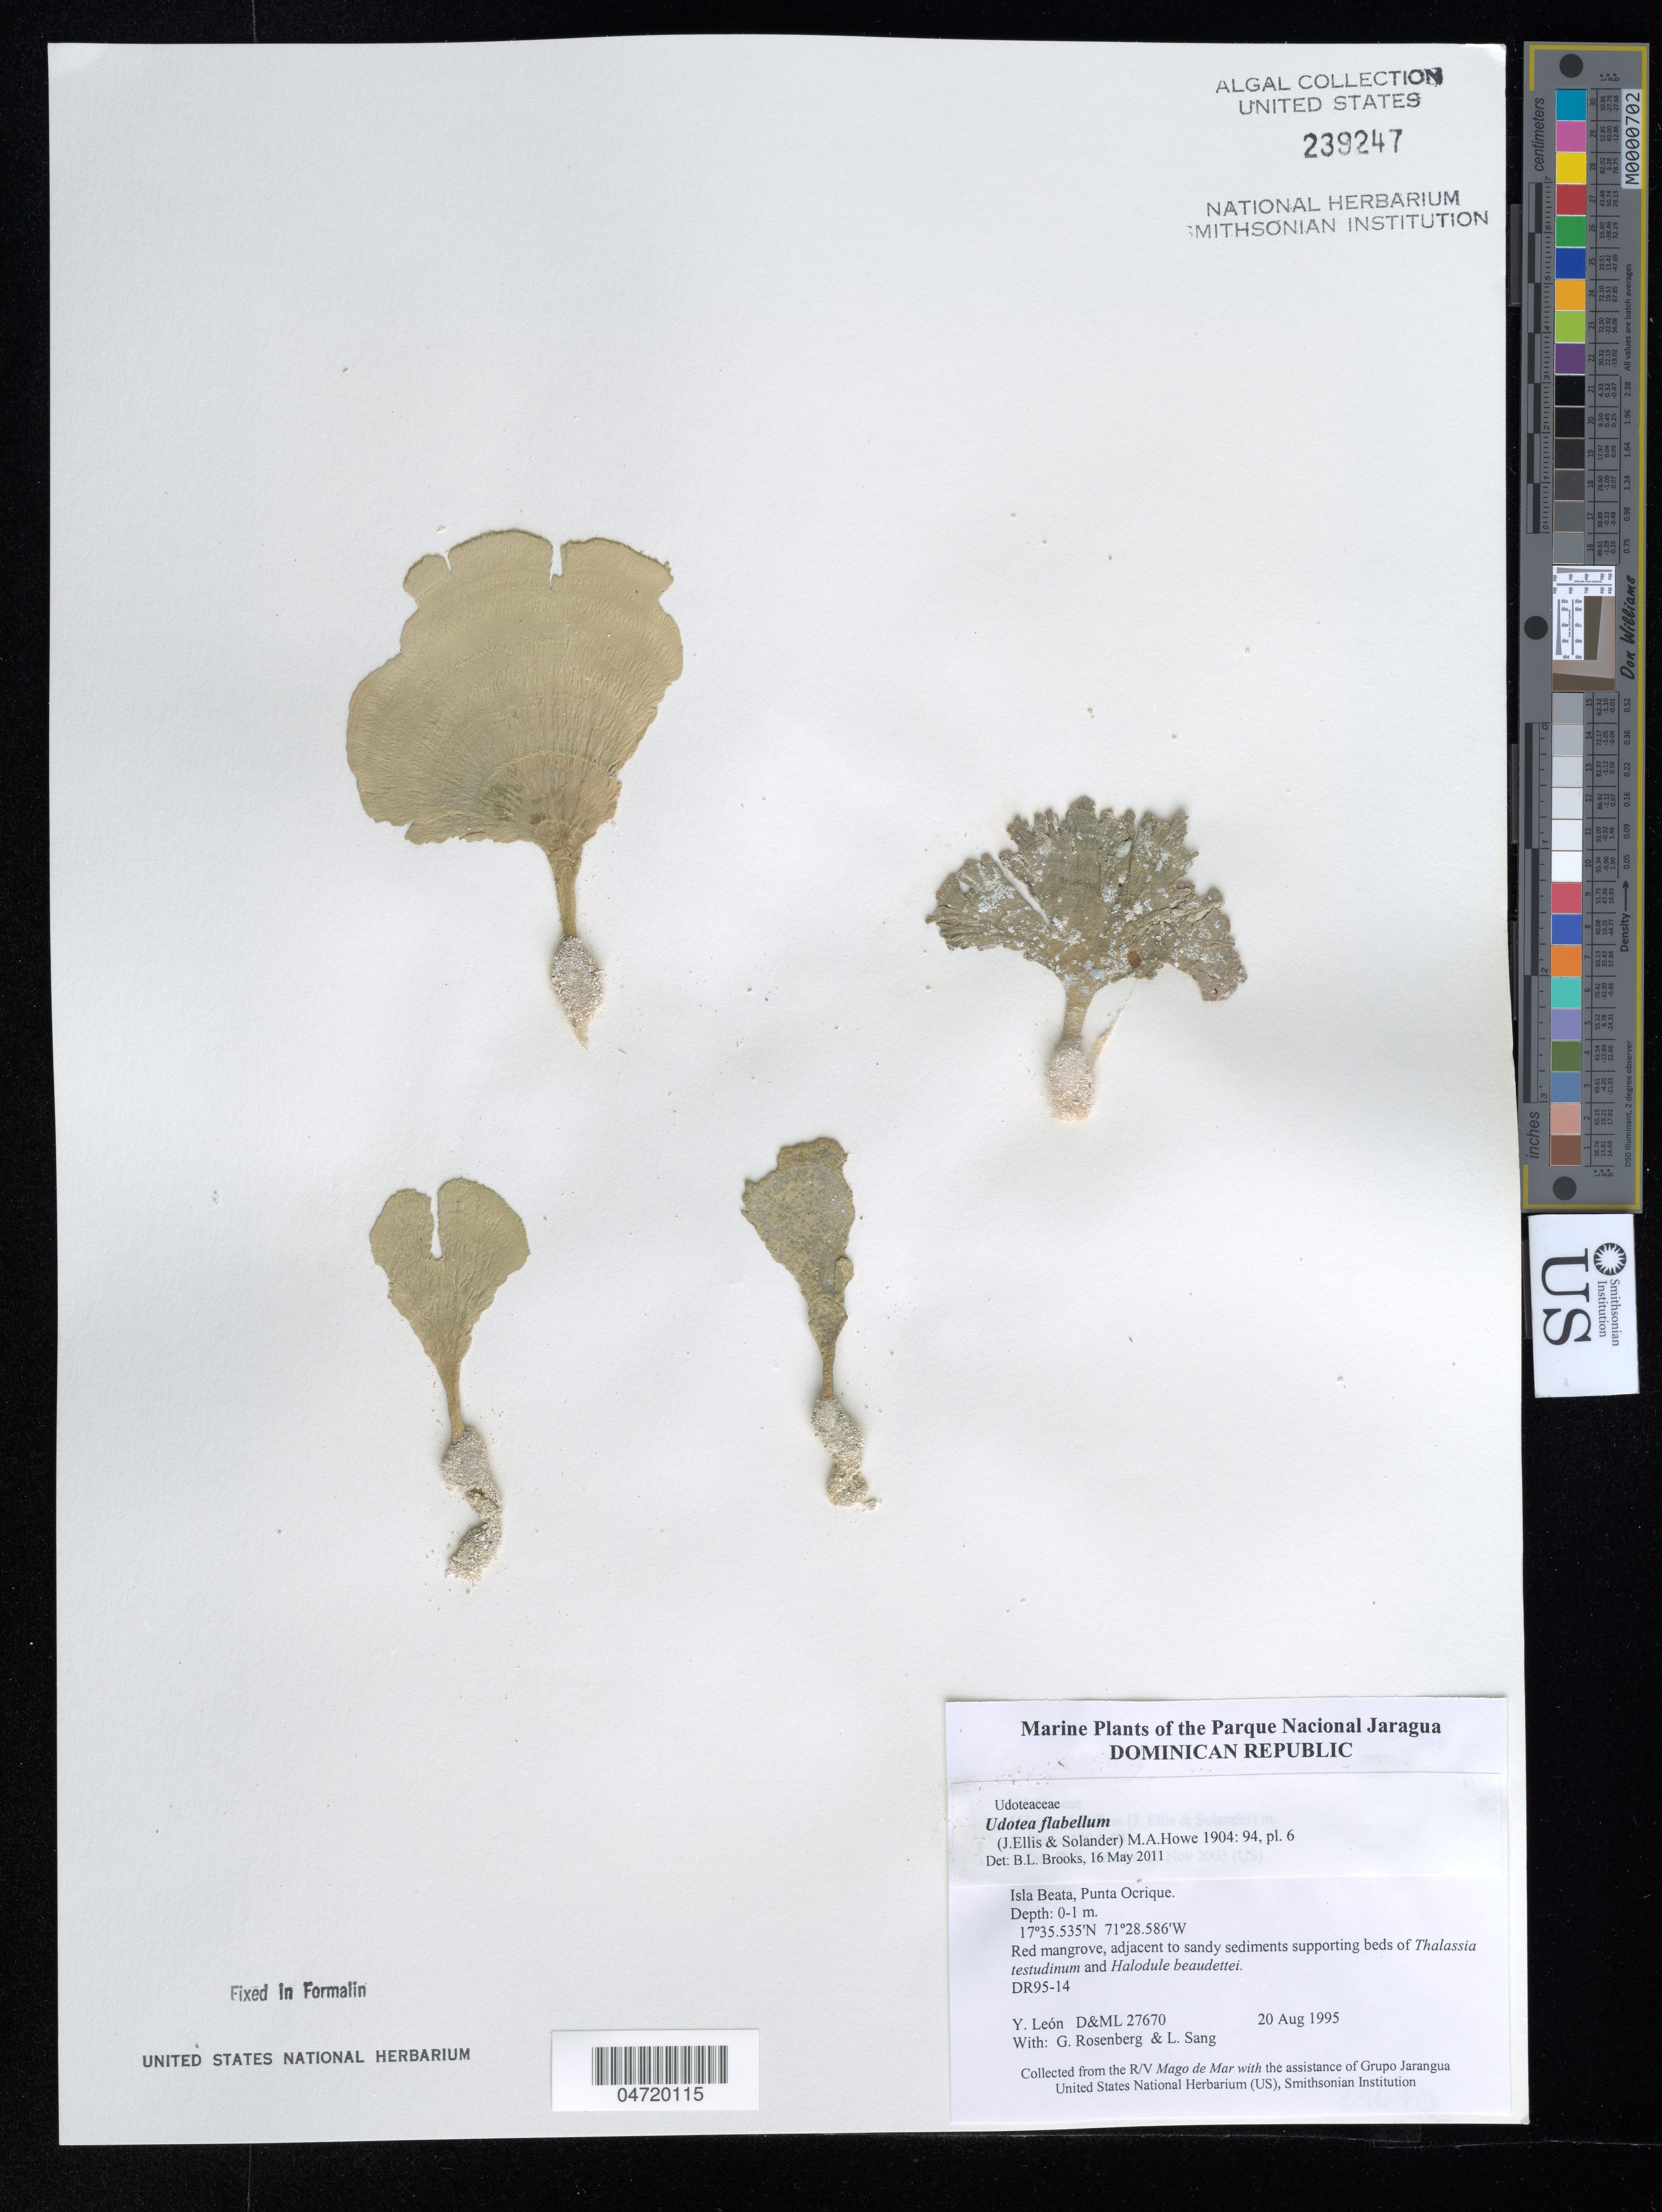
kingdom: Plantae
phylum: Chlorophyta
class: Ulvophyceae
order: Bryopsidales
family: Udoteaceae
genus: Udotea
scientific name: Udotea flabellum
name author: (J. Ellis & Sol.) M. Howe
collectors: Y. León, G. Rosenberg & L. Sang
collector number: D&ML27670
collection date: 1995-08-20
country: Dominican Republic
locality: The Parque Nacional Jaragua. Isla Beata, Punta Ocrique.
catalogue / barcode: US 239247